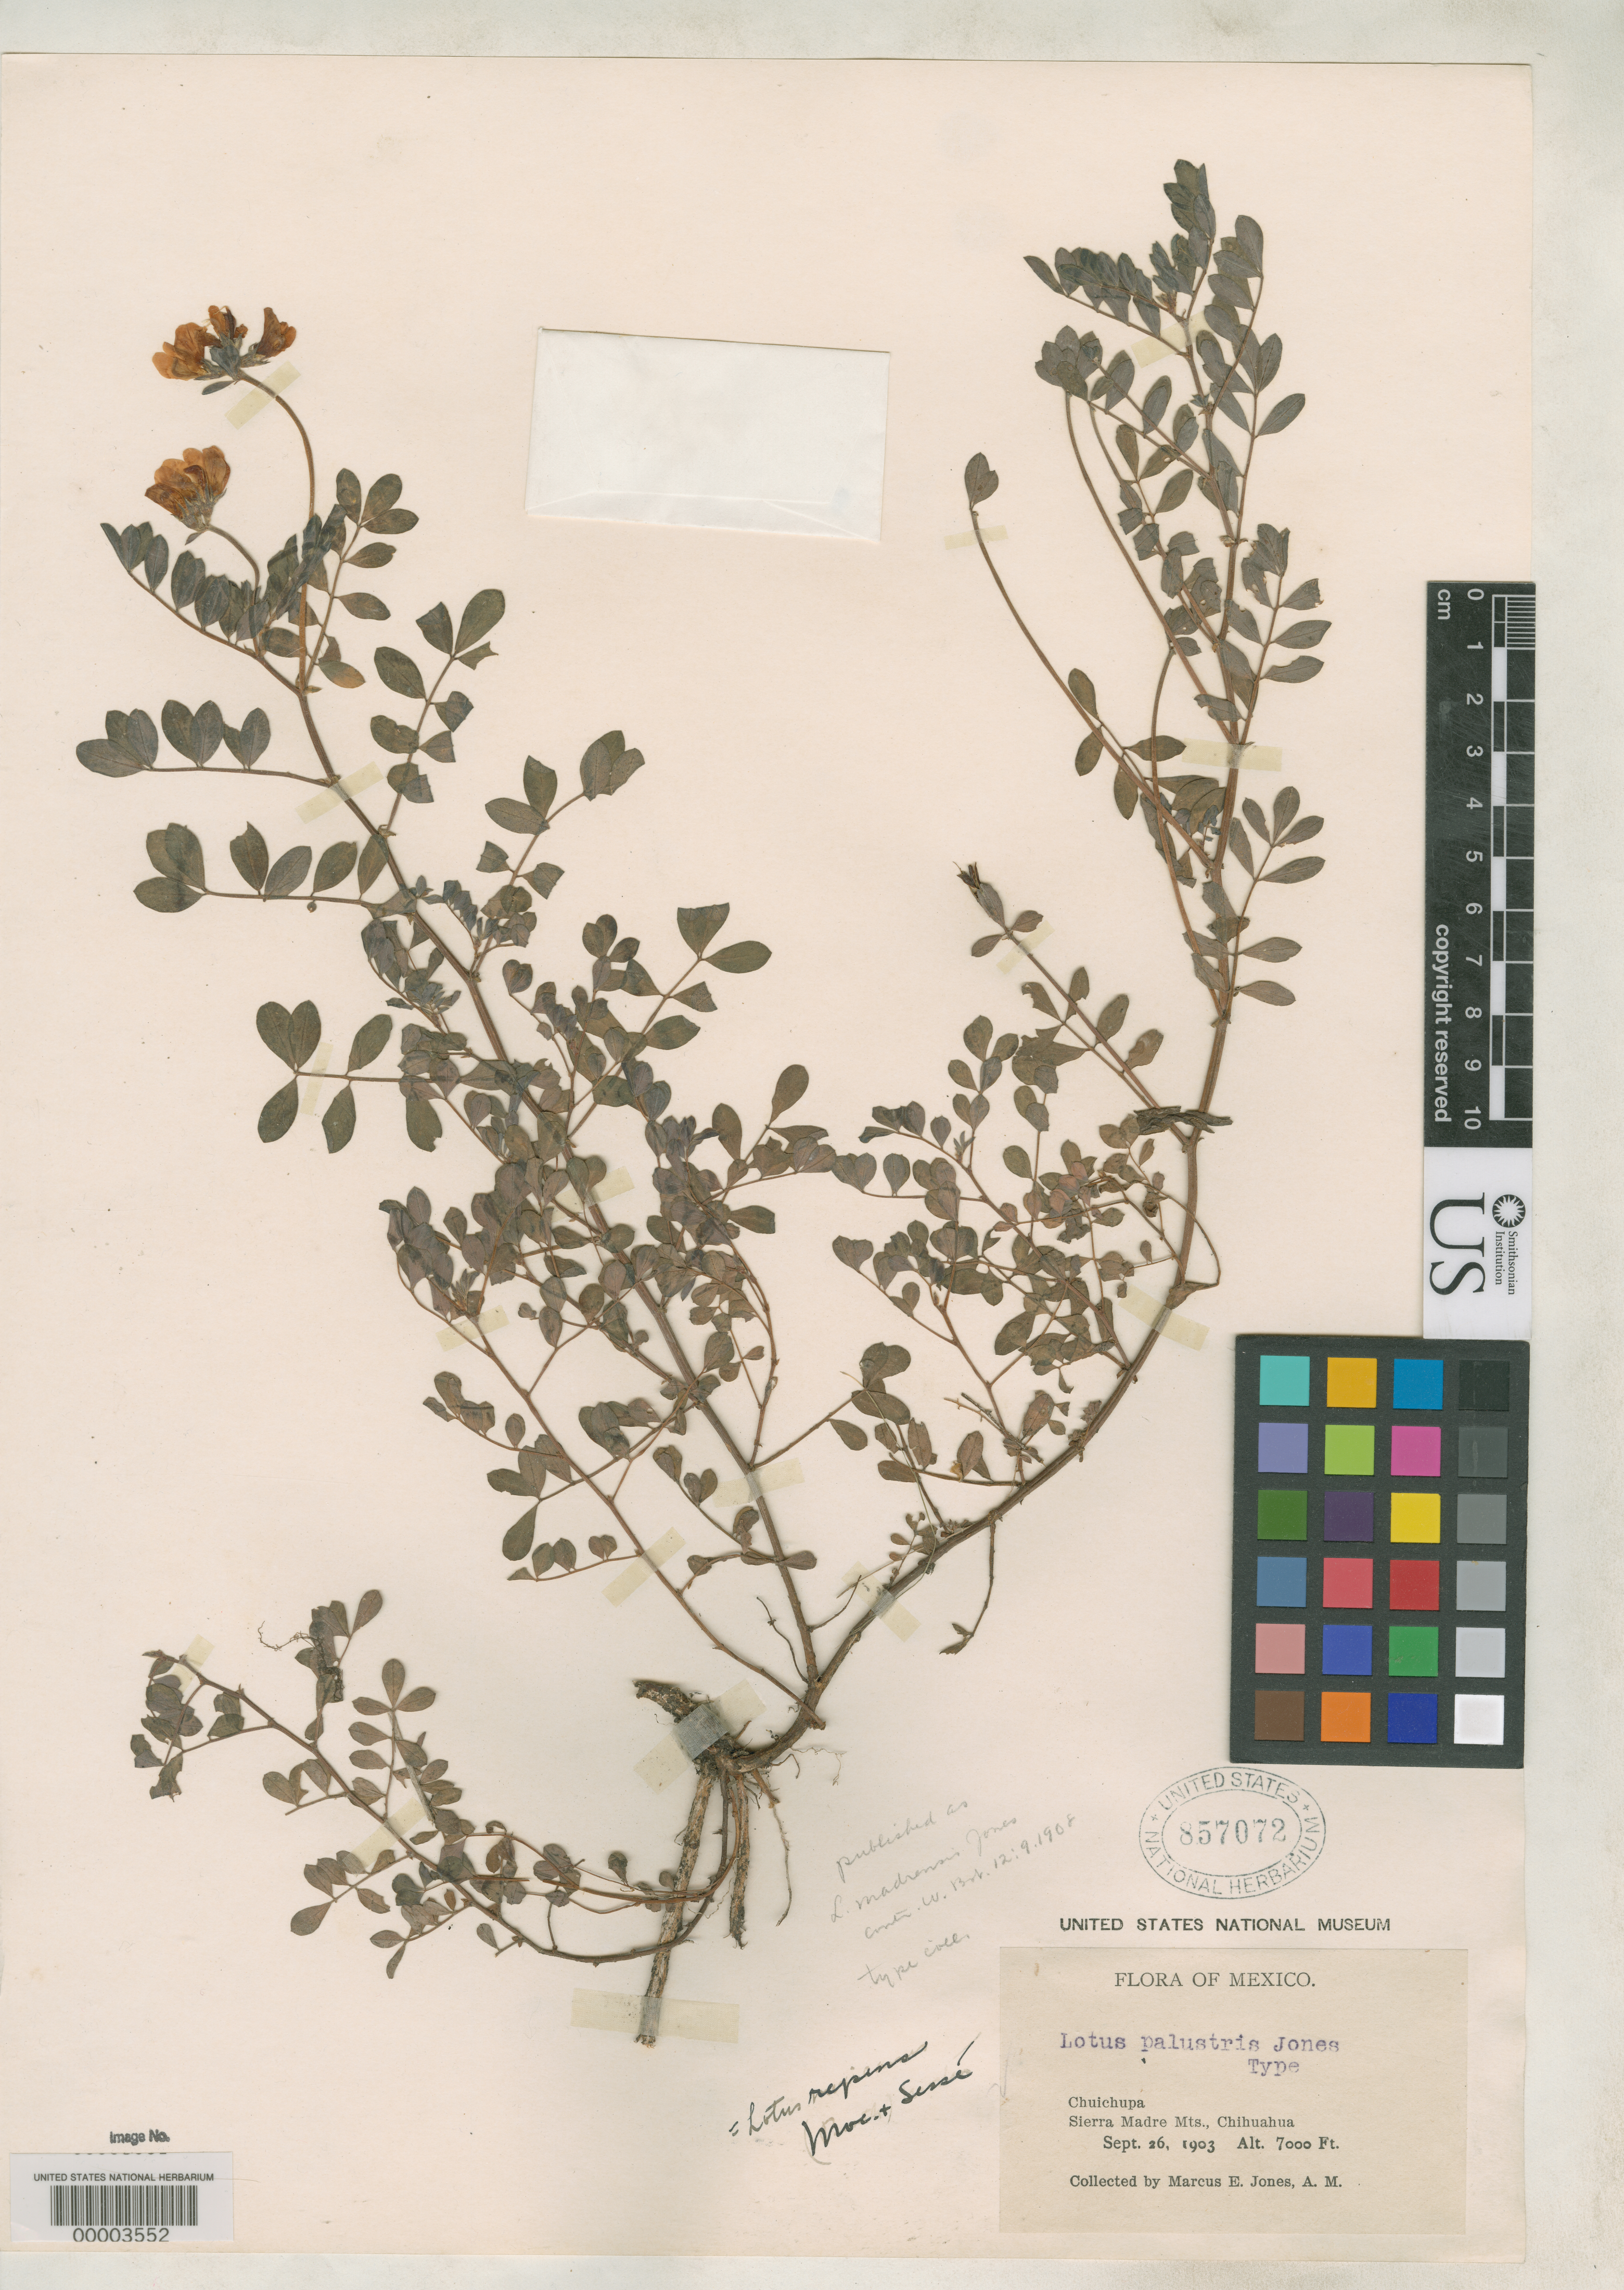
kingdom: Plantae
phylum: Tracheophyta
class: Magnoliopsida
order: Fabales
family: Fabaceae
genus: Lotus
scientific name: Lotus madrensis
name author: M.E. Jones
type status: Isotype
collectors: M. E. Jones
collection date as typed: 26 Sep 1903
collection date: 1903-09-26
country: Mexico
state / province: Chihuahua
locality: Sierra Madre Mountains.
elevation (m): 2134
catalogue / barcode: US 857072